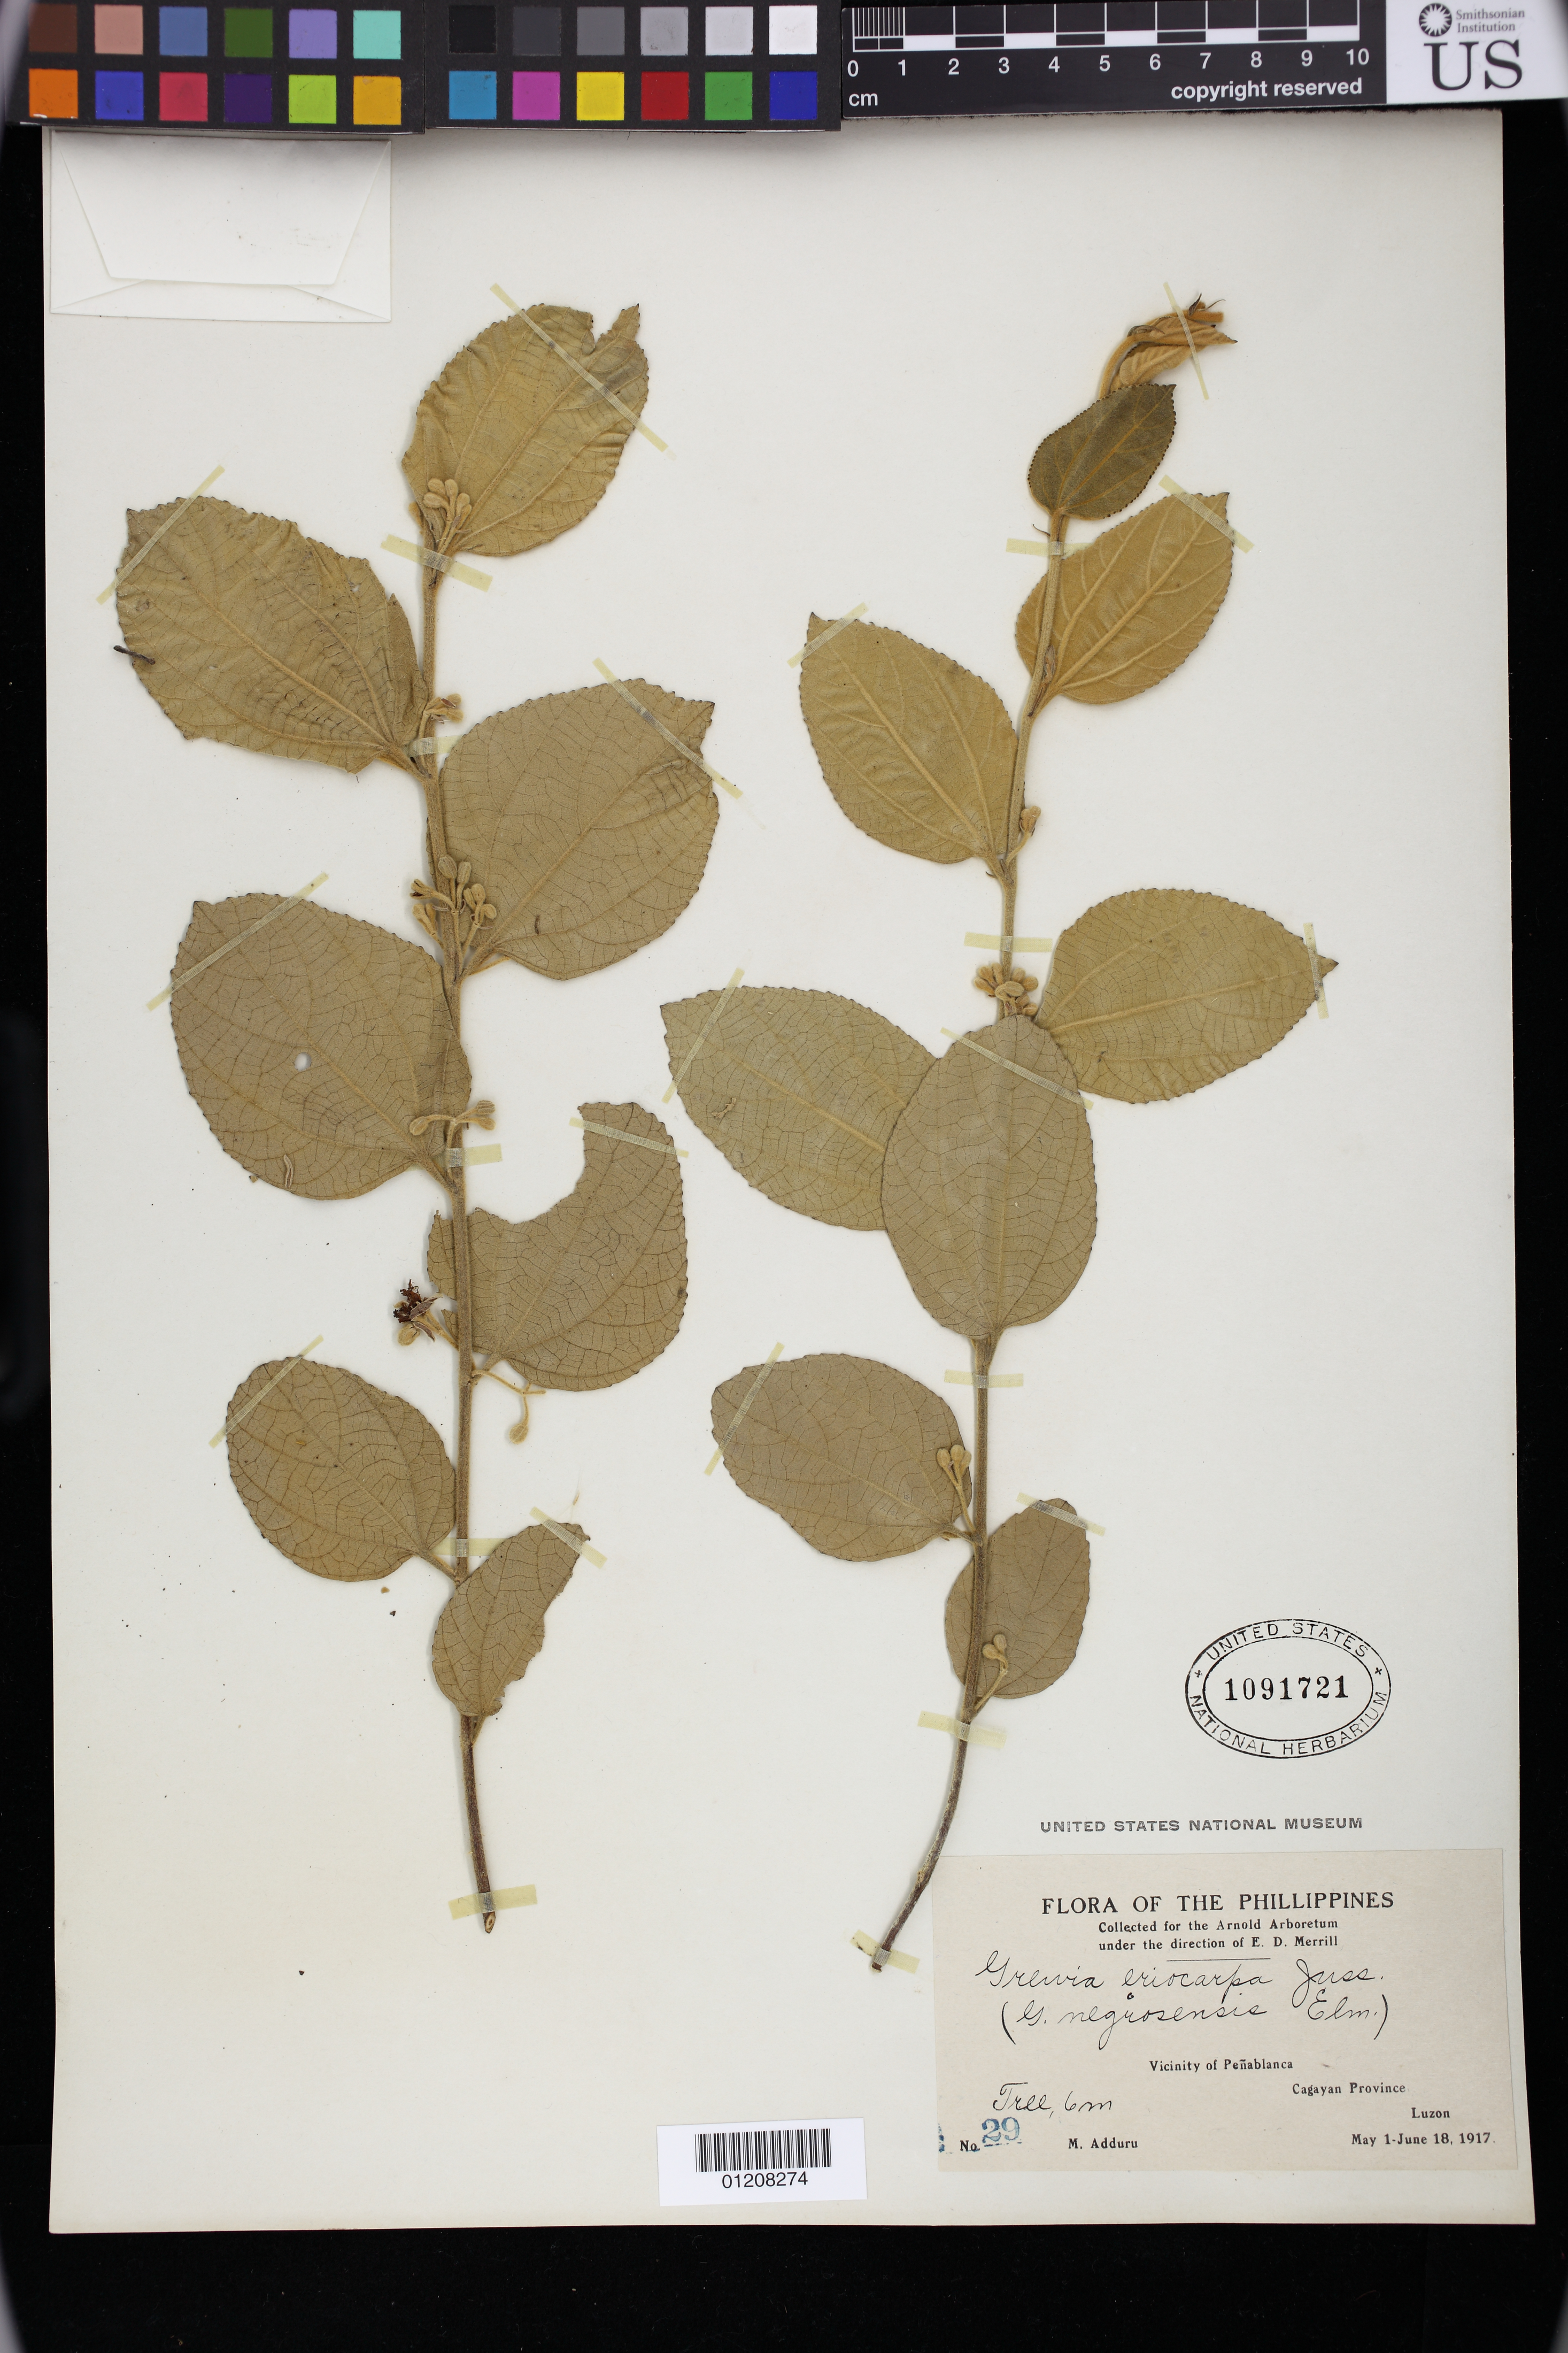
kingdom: Plantae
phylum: Tracheophyta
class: Magnoliopsida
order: Malvales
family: Malvaceae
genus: Grewia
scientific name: Grewia eriocarpa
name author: Juss.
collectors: M. Adduru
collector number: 29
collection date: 1917-05-01/1917-06-18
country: Philippines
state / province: Cagayan Valley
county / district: Cagayan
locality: Vicinity of Penablanca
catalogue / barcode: US 1091721